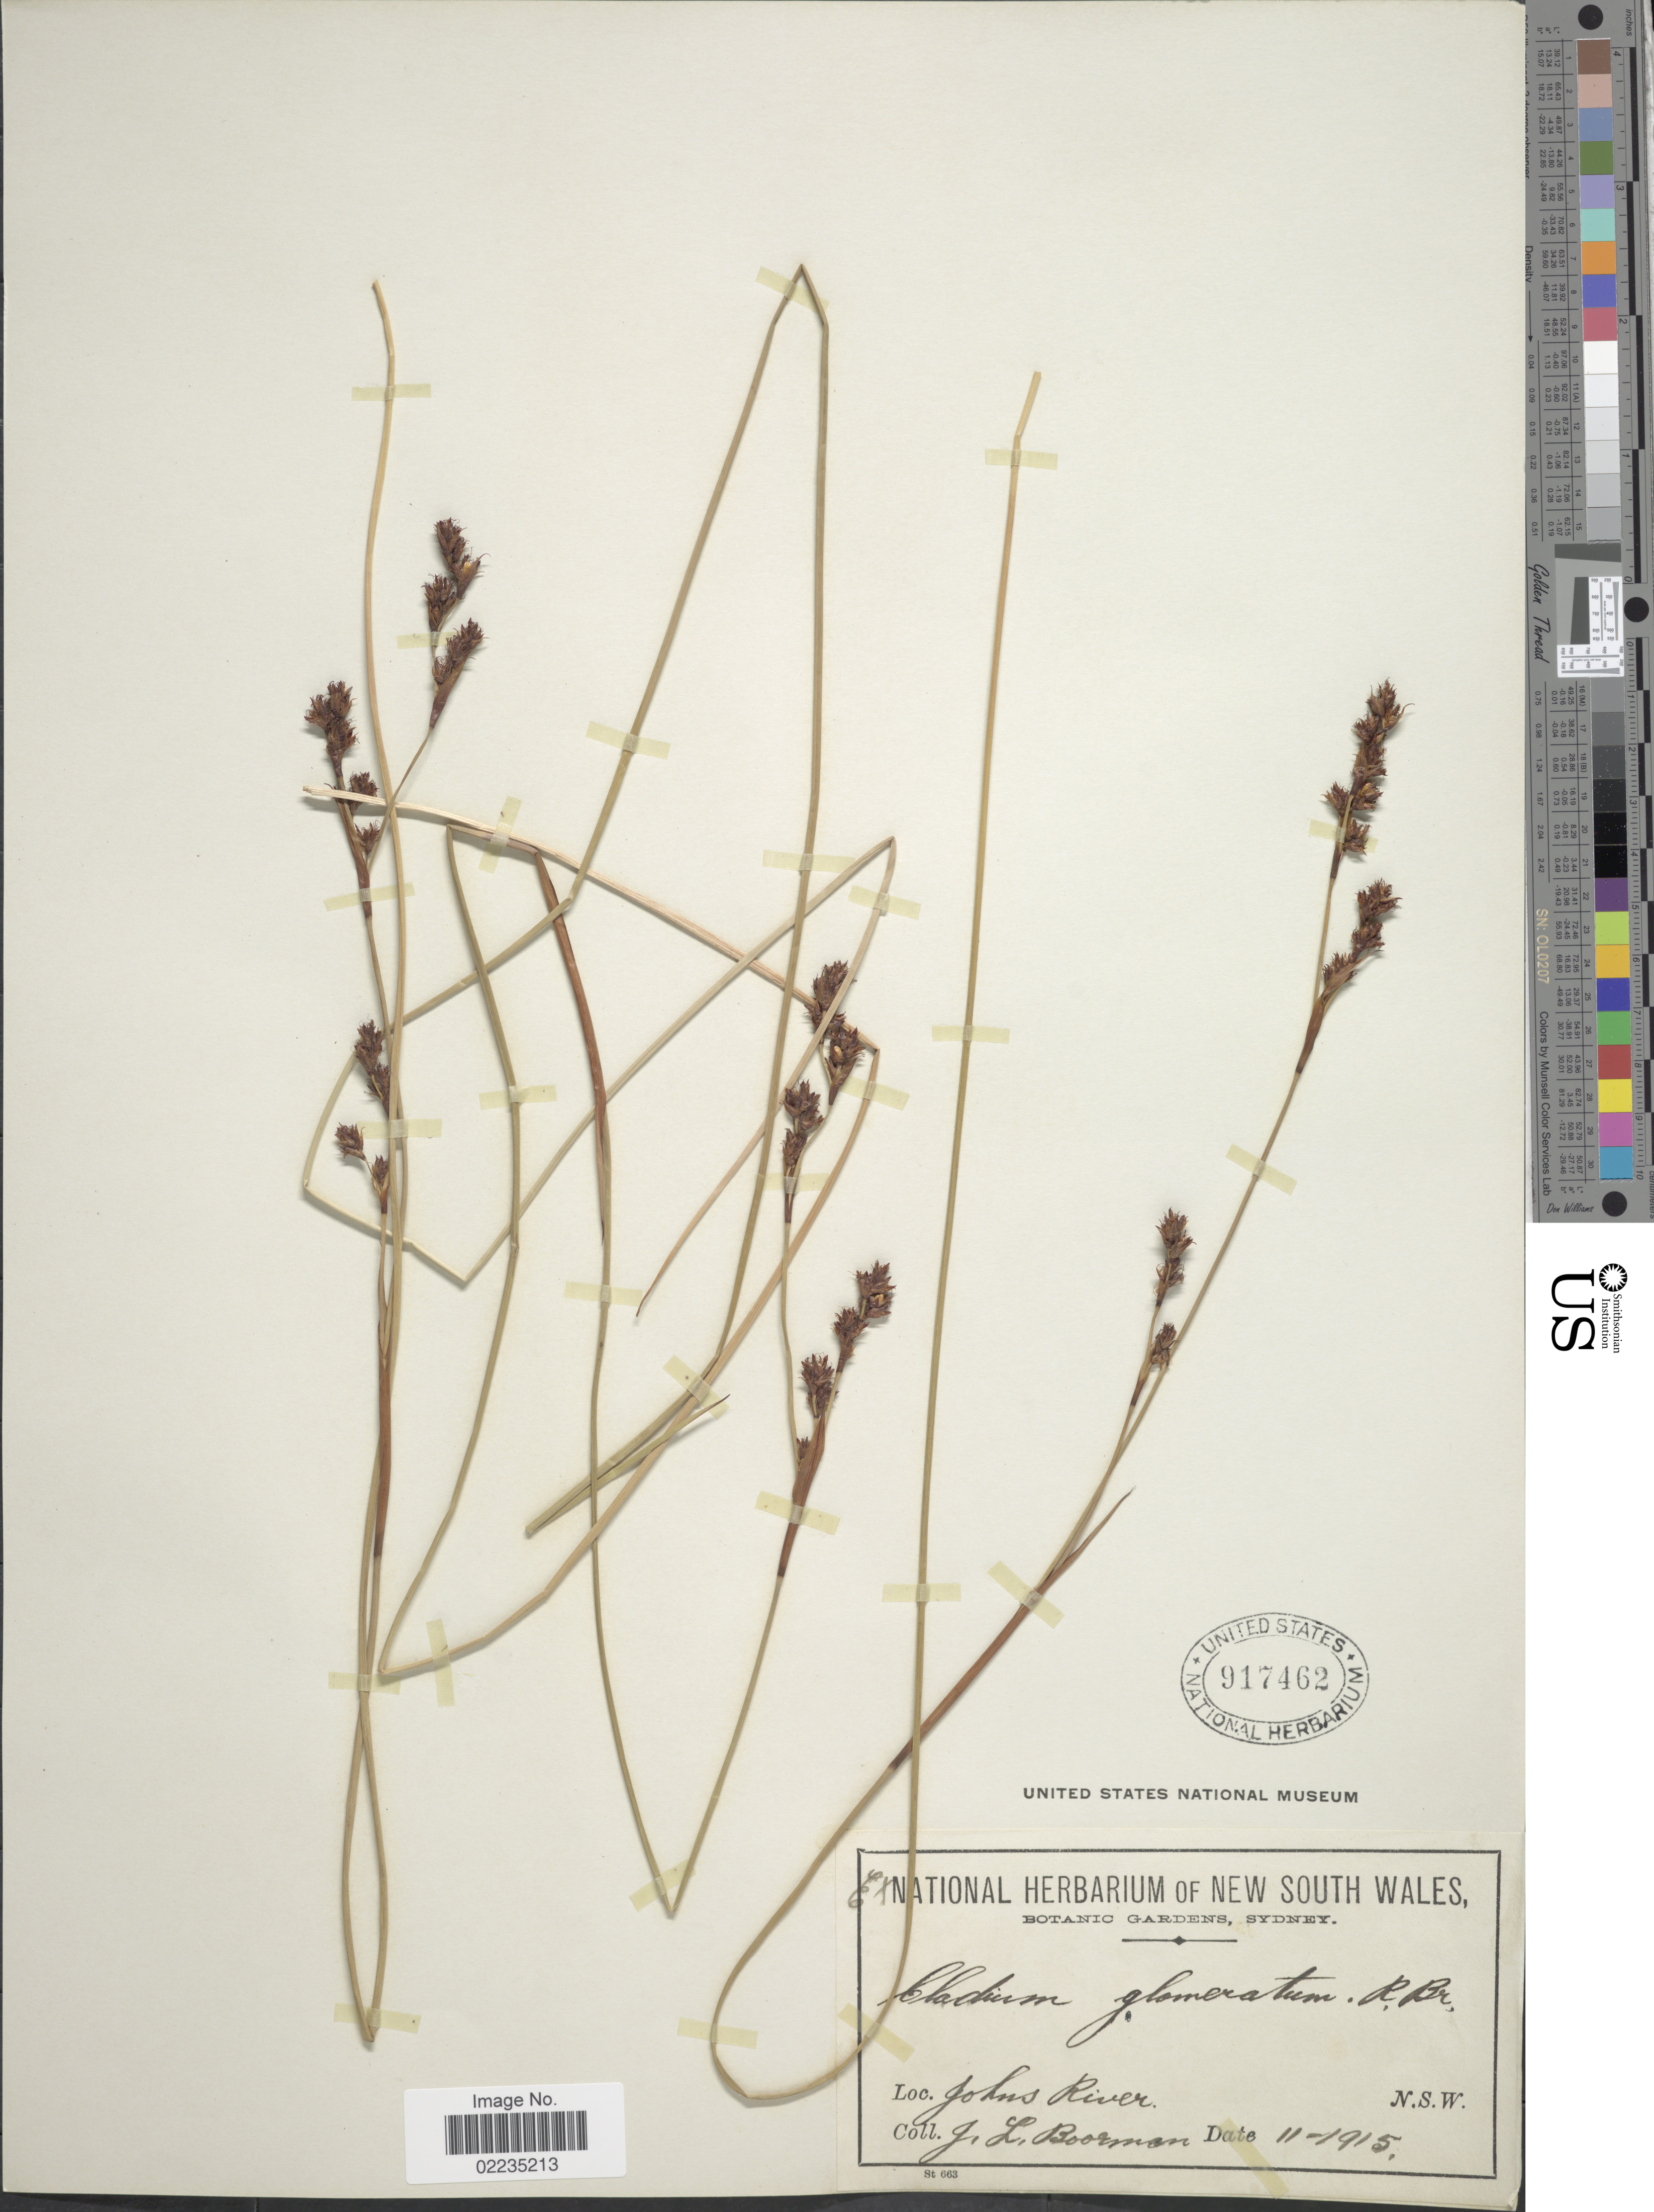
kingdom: Plantae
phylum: Tracheophyta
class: Liliopsida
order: Poales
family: Cyperaceae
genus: Machaerina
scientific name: Machaerina rubiginosa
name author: (Spreng.) T. Koyama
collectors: J. Boorman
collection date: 1915-11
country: Australia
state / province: New South Wales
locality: Johns River, N. S. W.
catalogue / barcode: US 917462